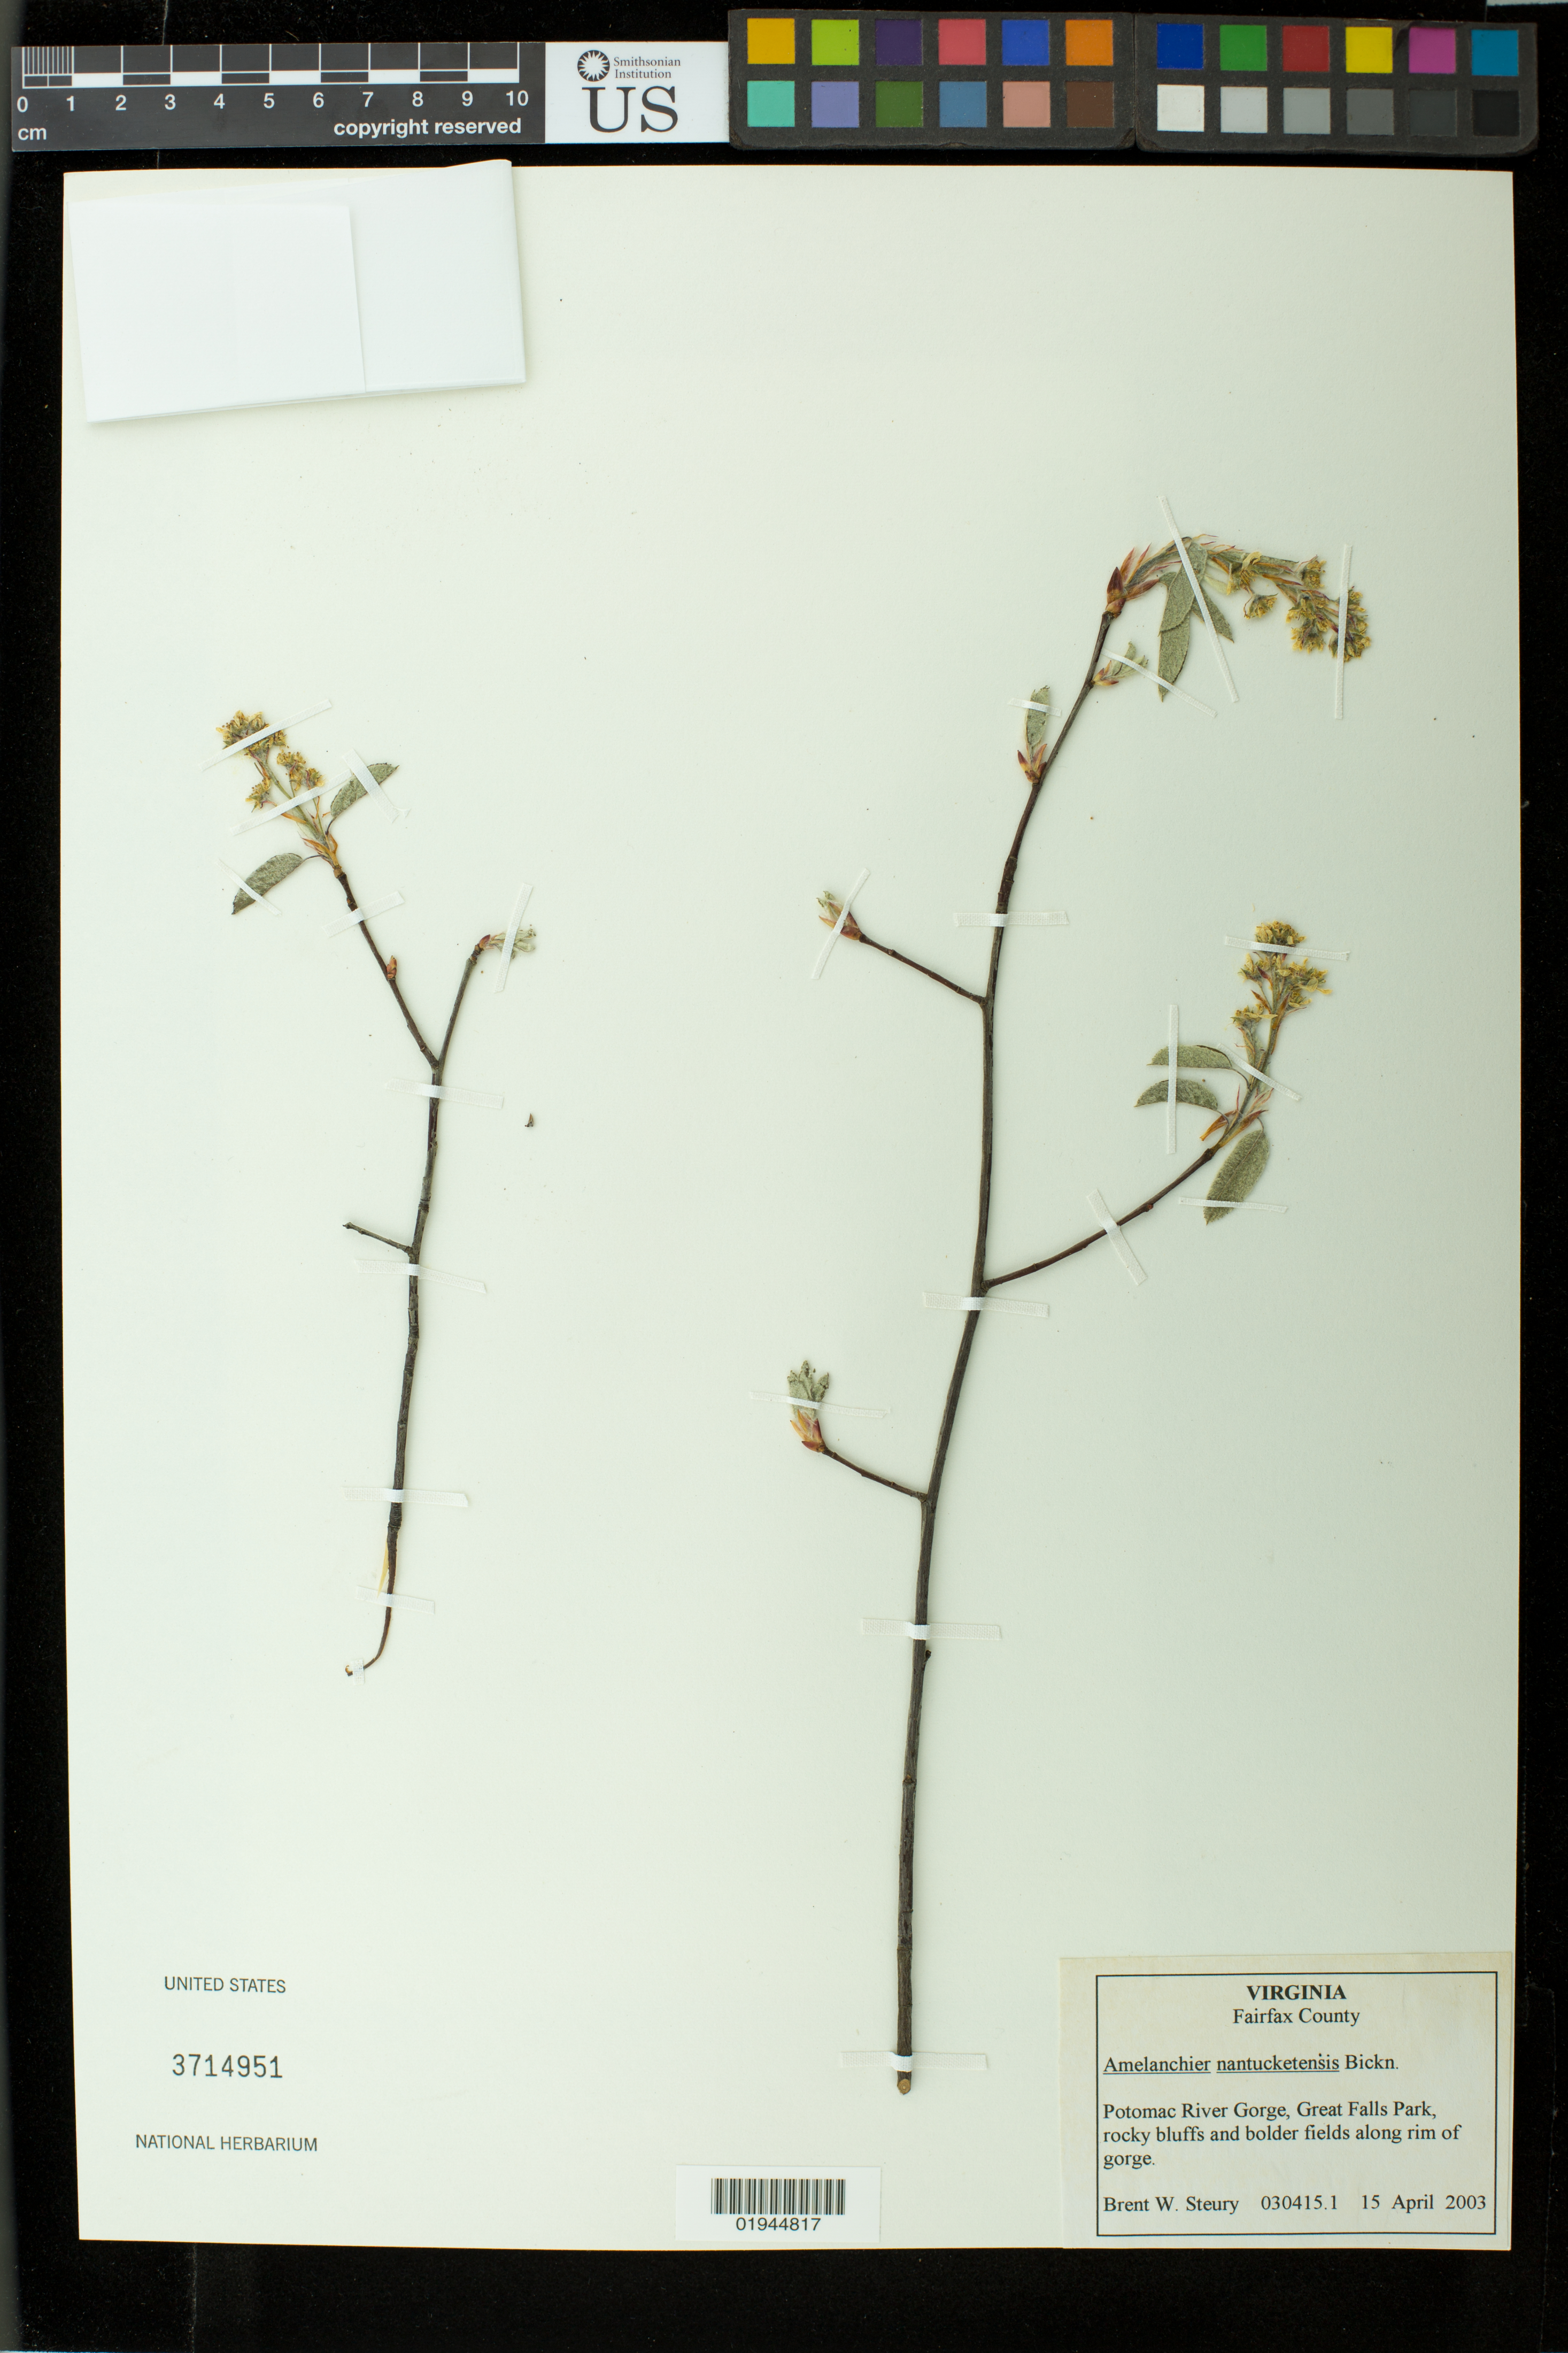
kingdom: Plantae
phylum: Tracheophyta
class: Magnoliopsida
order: Rosales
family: Rosaceae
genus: Amelanchier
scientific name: Amelanchier nantucketensis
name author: E.P. Bicknell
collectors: B. Steury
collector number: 030415.1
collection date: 2003-04-15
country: United States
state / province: Virginia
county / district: Fairfax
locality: Potomac River Gorge, Great Falls Park.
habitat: rocky bluffs and boulder fields along rim of gorge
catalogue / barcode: US 3714951